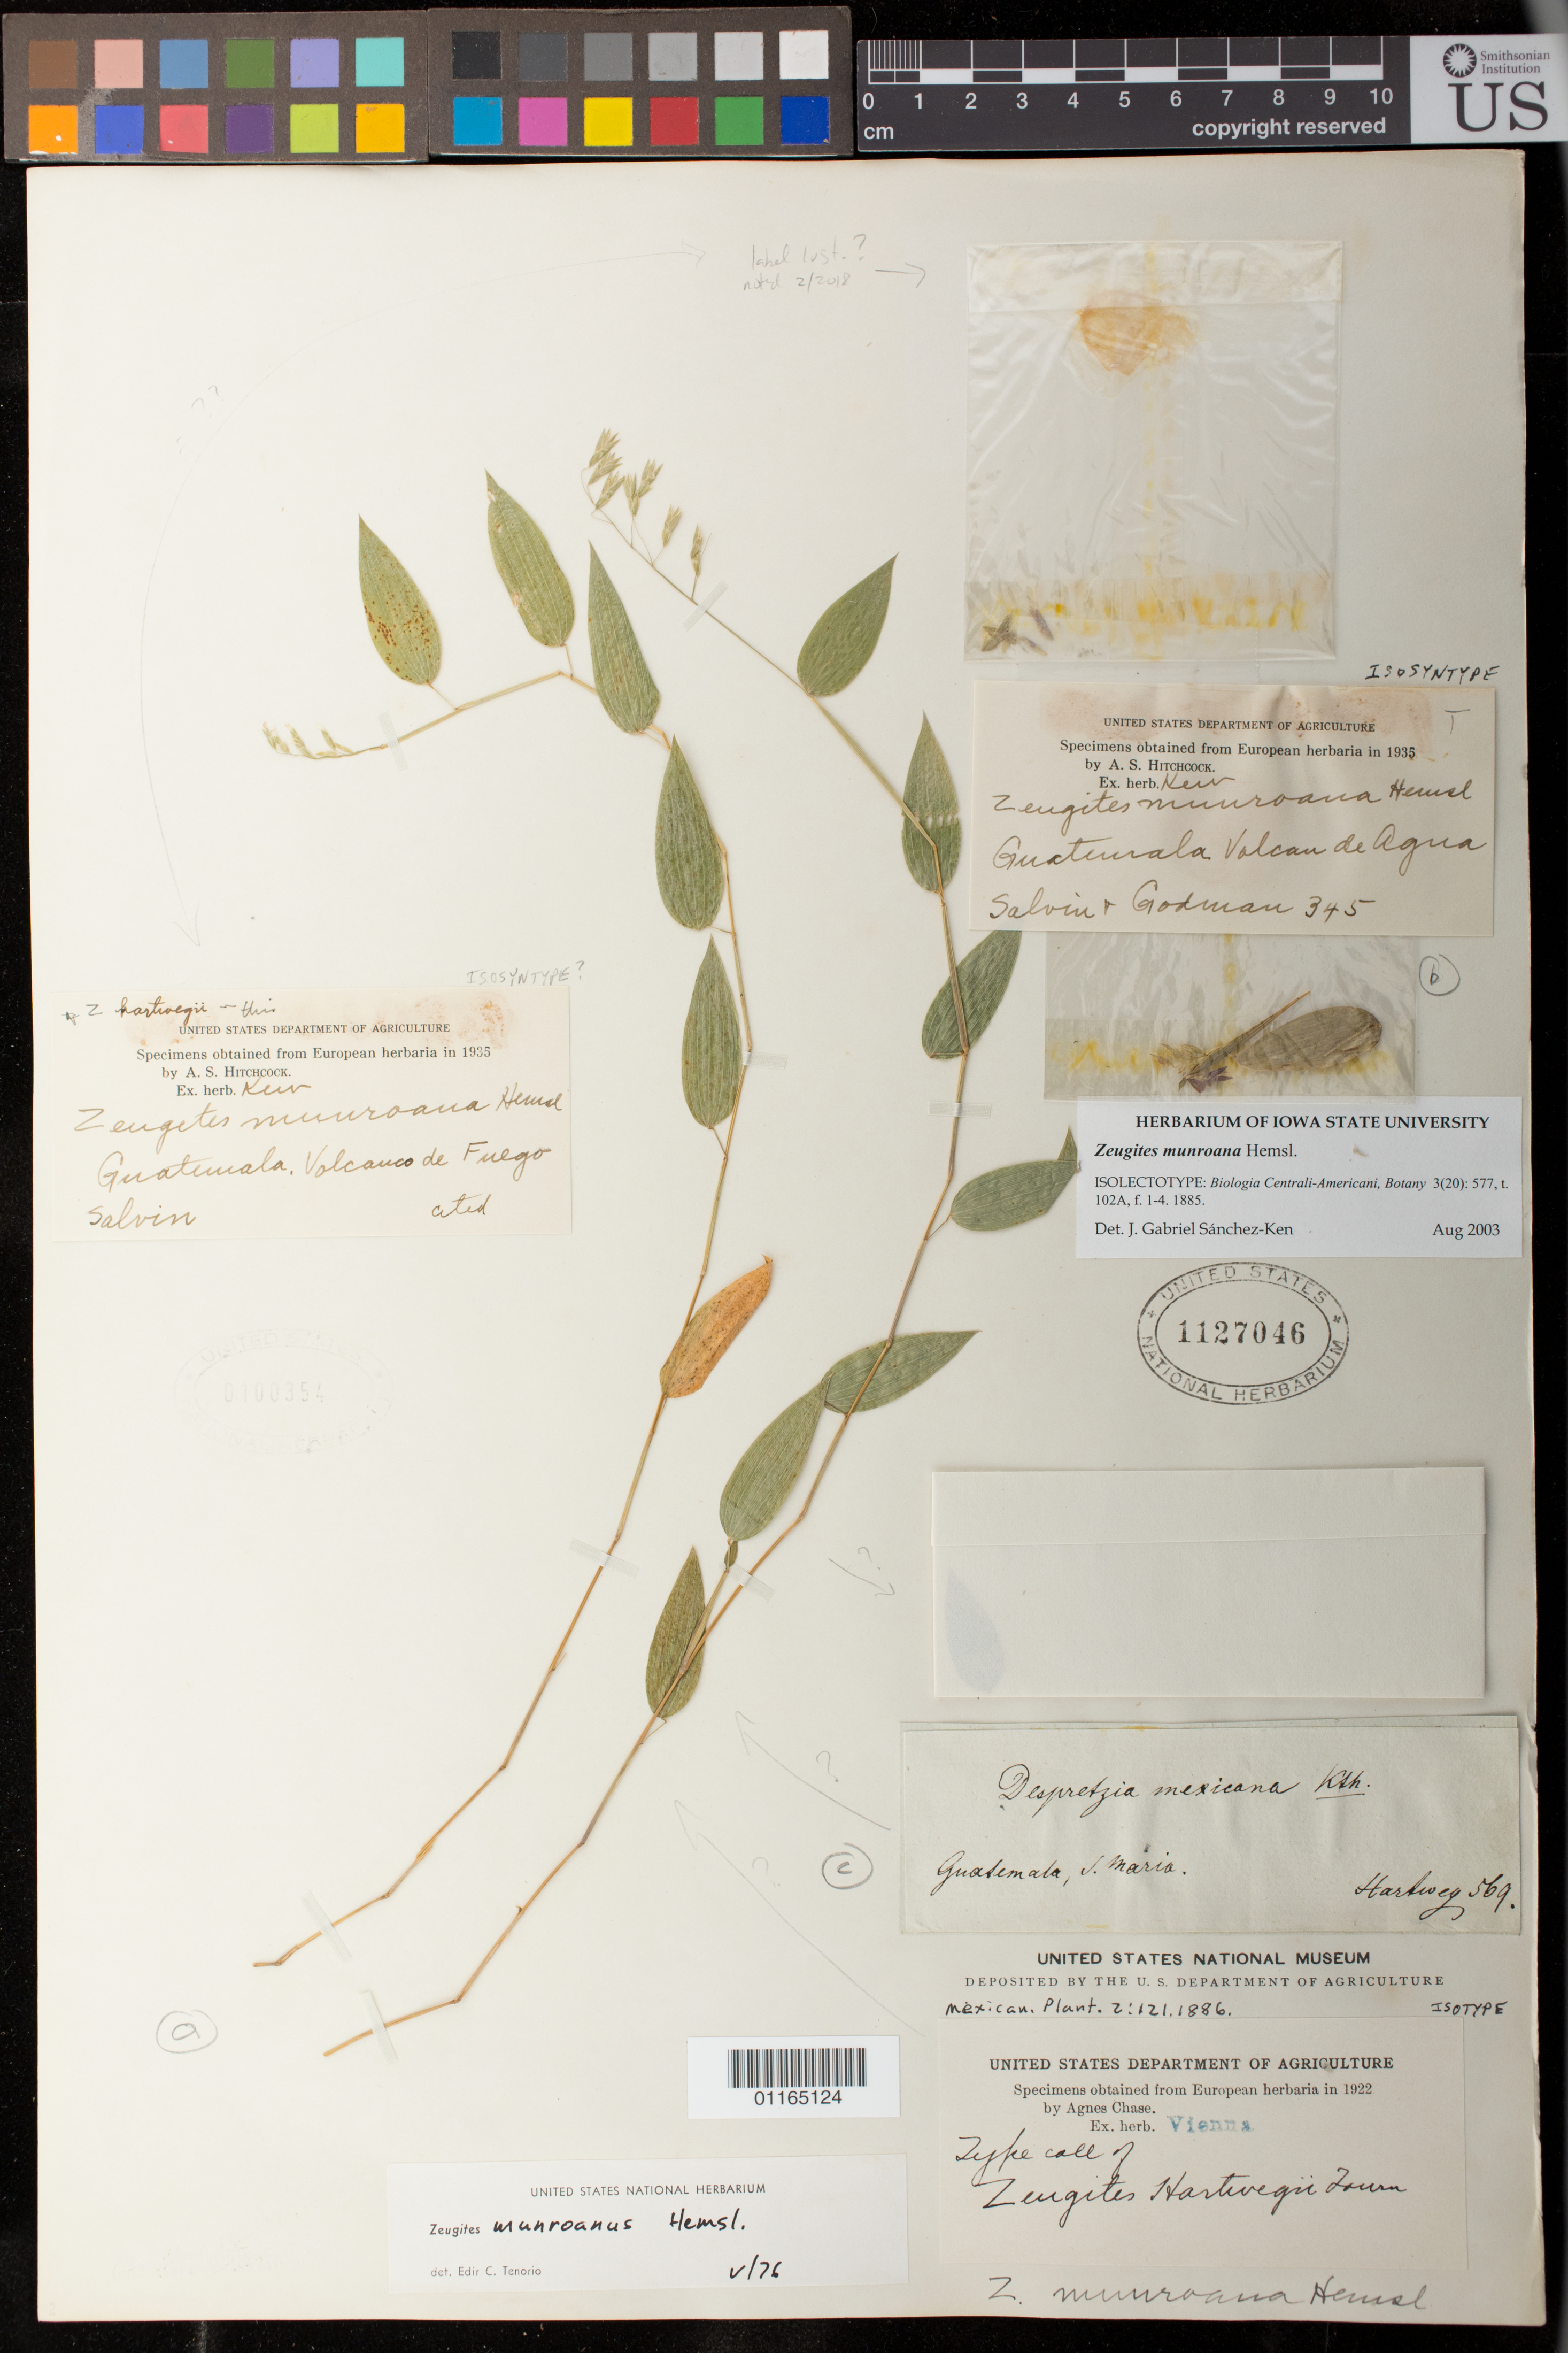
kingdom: Plantae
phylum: Tracheophyta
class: Liliopsida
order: Poales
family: Poaceae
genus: Zeugites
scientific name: Zeugites hartwegii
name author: E. Fourn.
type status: Type Collection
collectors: K. T. Hartweg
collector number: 569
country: Guatemala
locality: Santa Maria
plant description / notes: Fragmentary material of type specimen(s) ex herb. Kew, ex herb. Vienna. Sheet is confusingly mounted & annotated with 4 elements, apparently representing types of 2 different names: Zeugites munroanus Hemsl. (Salvin elements) & Zeugites hartwegii E. Fourn. (Hartweg elements). One packet (at upper right) appears to have lost its label.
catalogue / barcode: US 100354